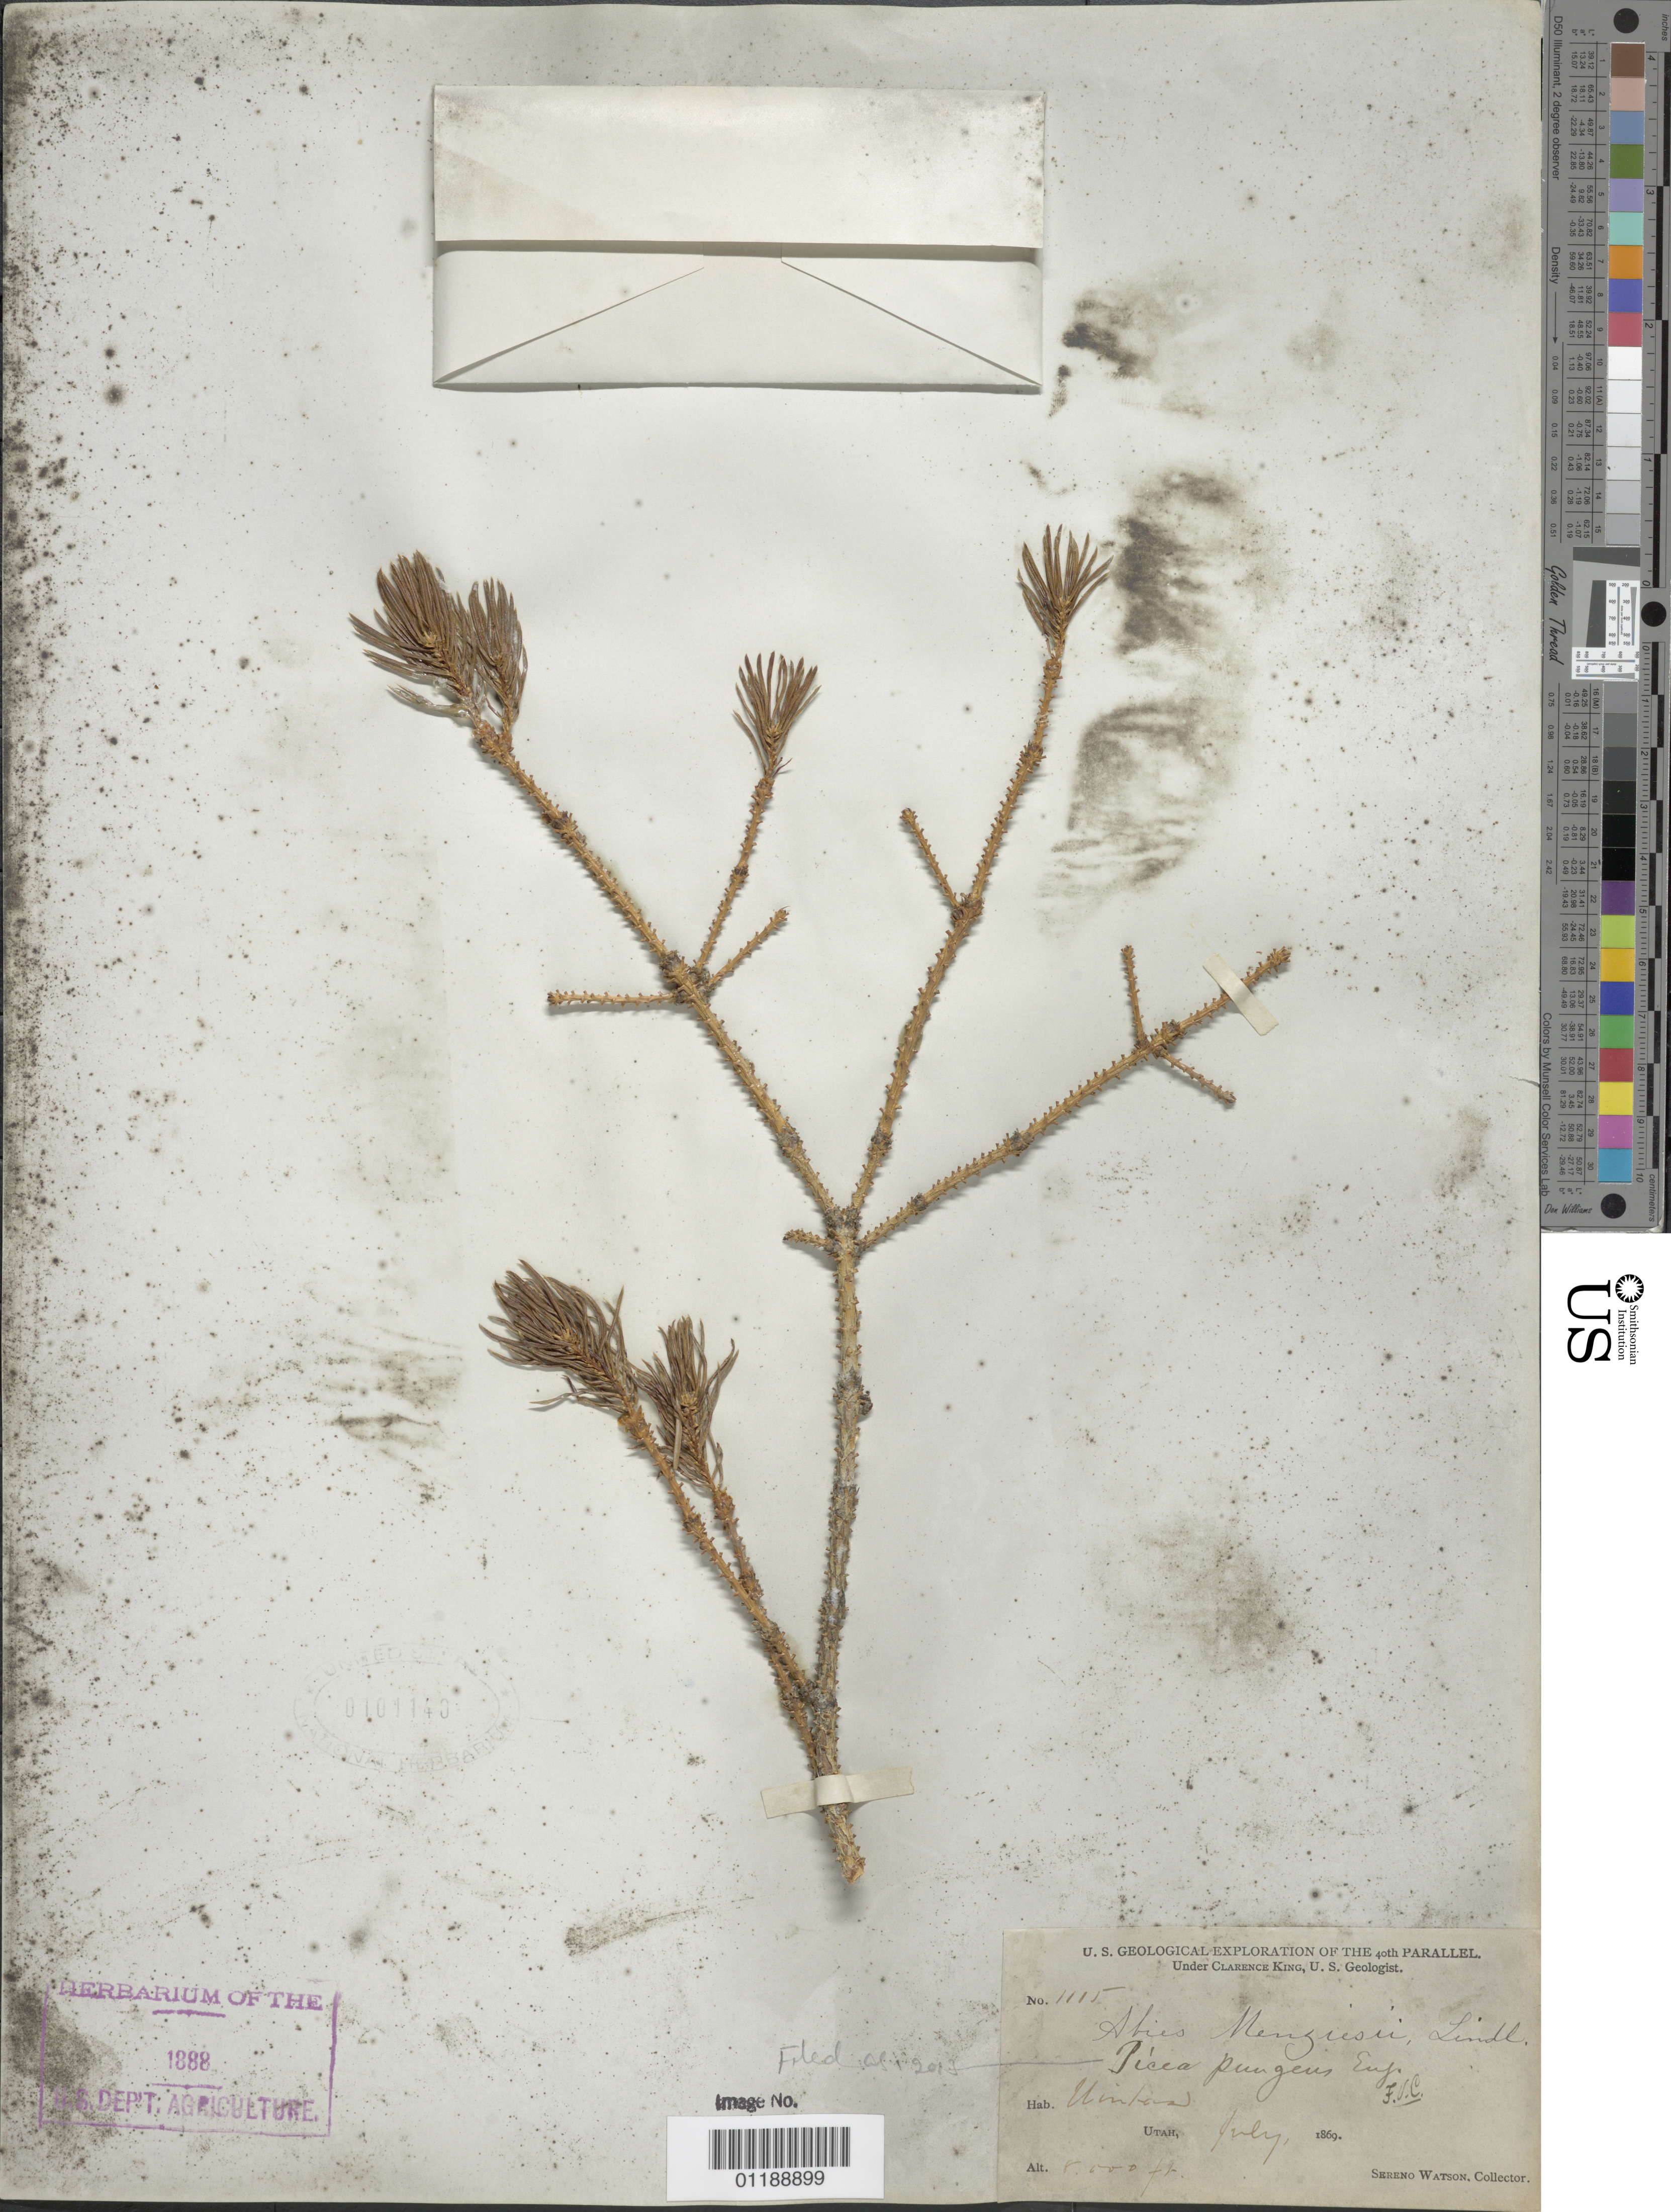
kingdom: Plantae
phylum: Tracheophyta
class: Pinopsida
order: Pinales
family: Pinaceae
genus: Picea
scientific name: Picea pungens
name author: Engelm.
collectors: S. Watson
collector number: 1115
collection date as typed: Jul 1869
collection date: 1869-07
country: United States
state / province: Utah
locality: Uintas.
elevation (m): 2438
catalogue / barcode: US 101140